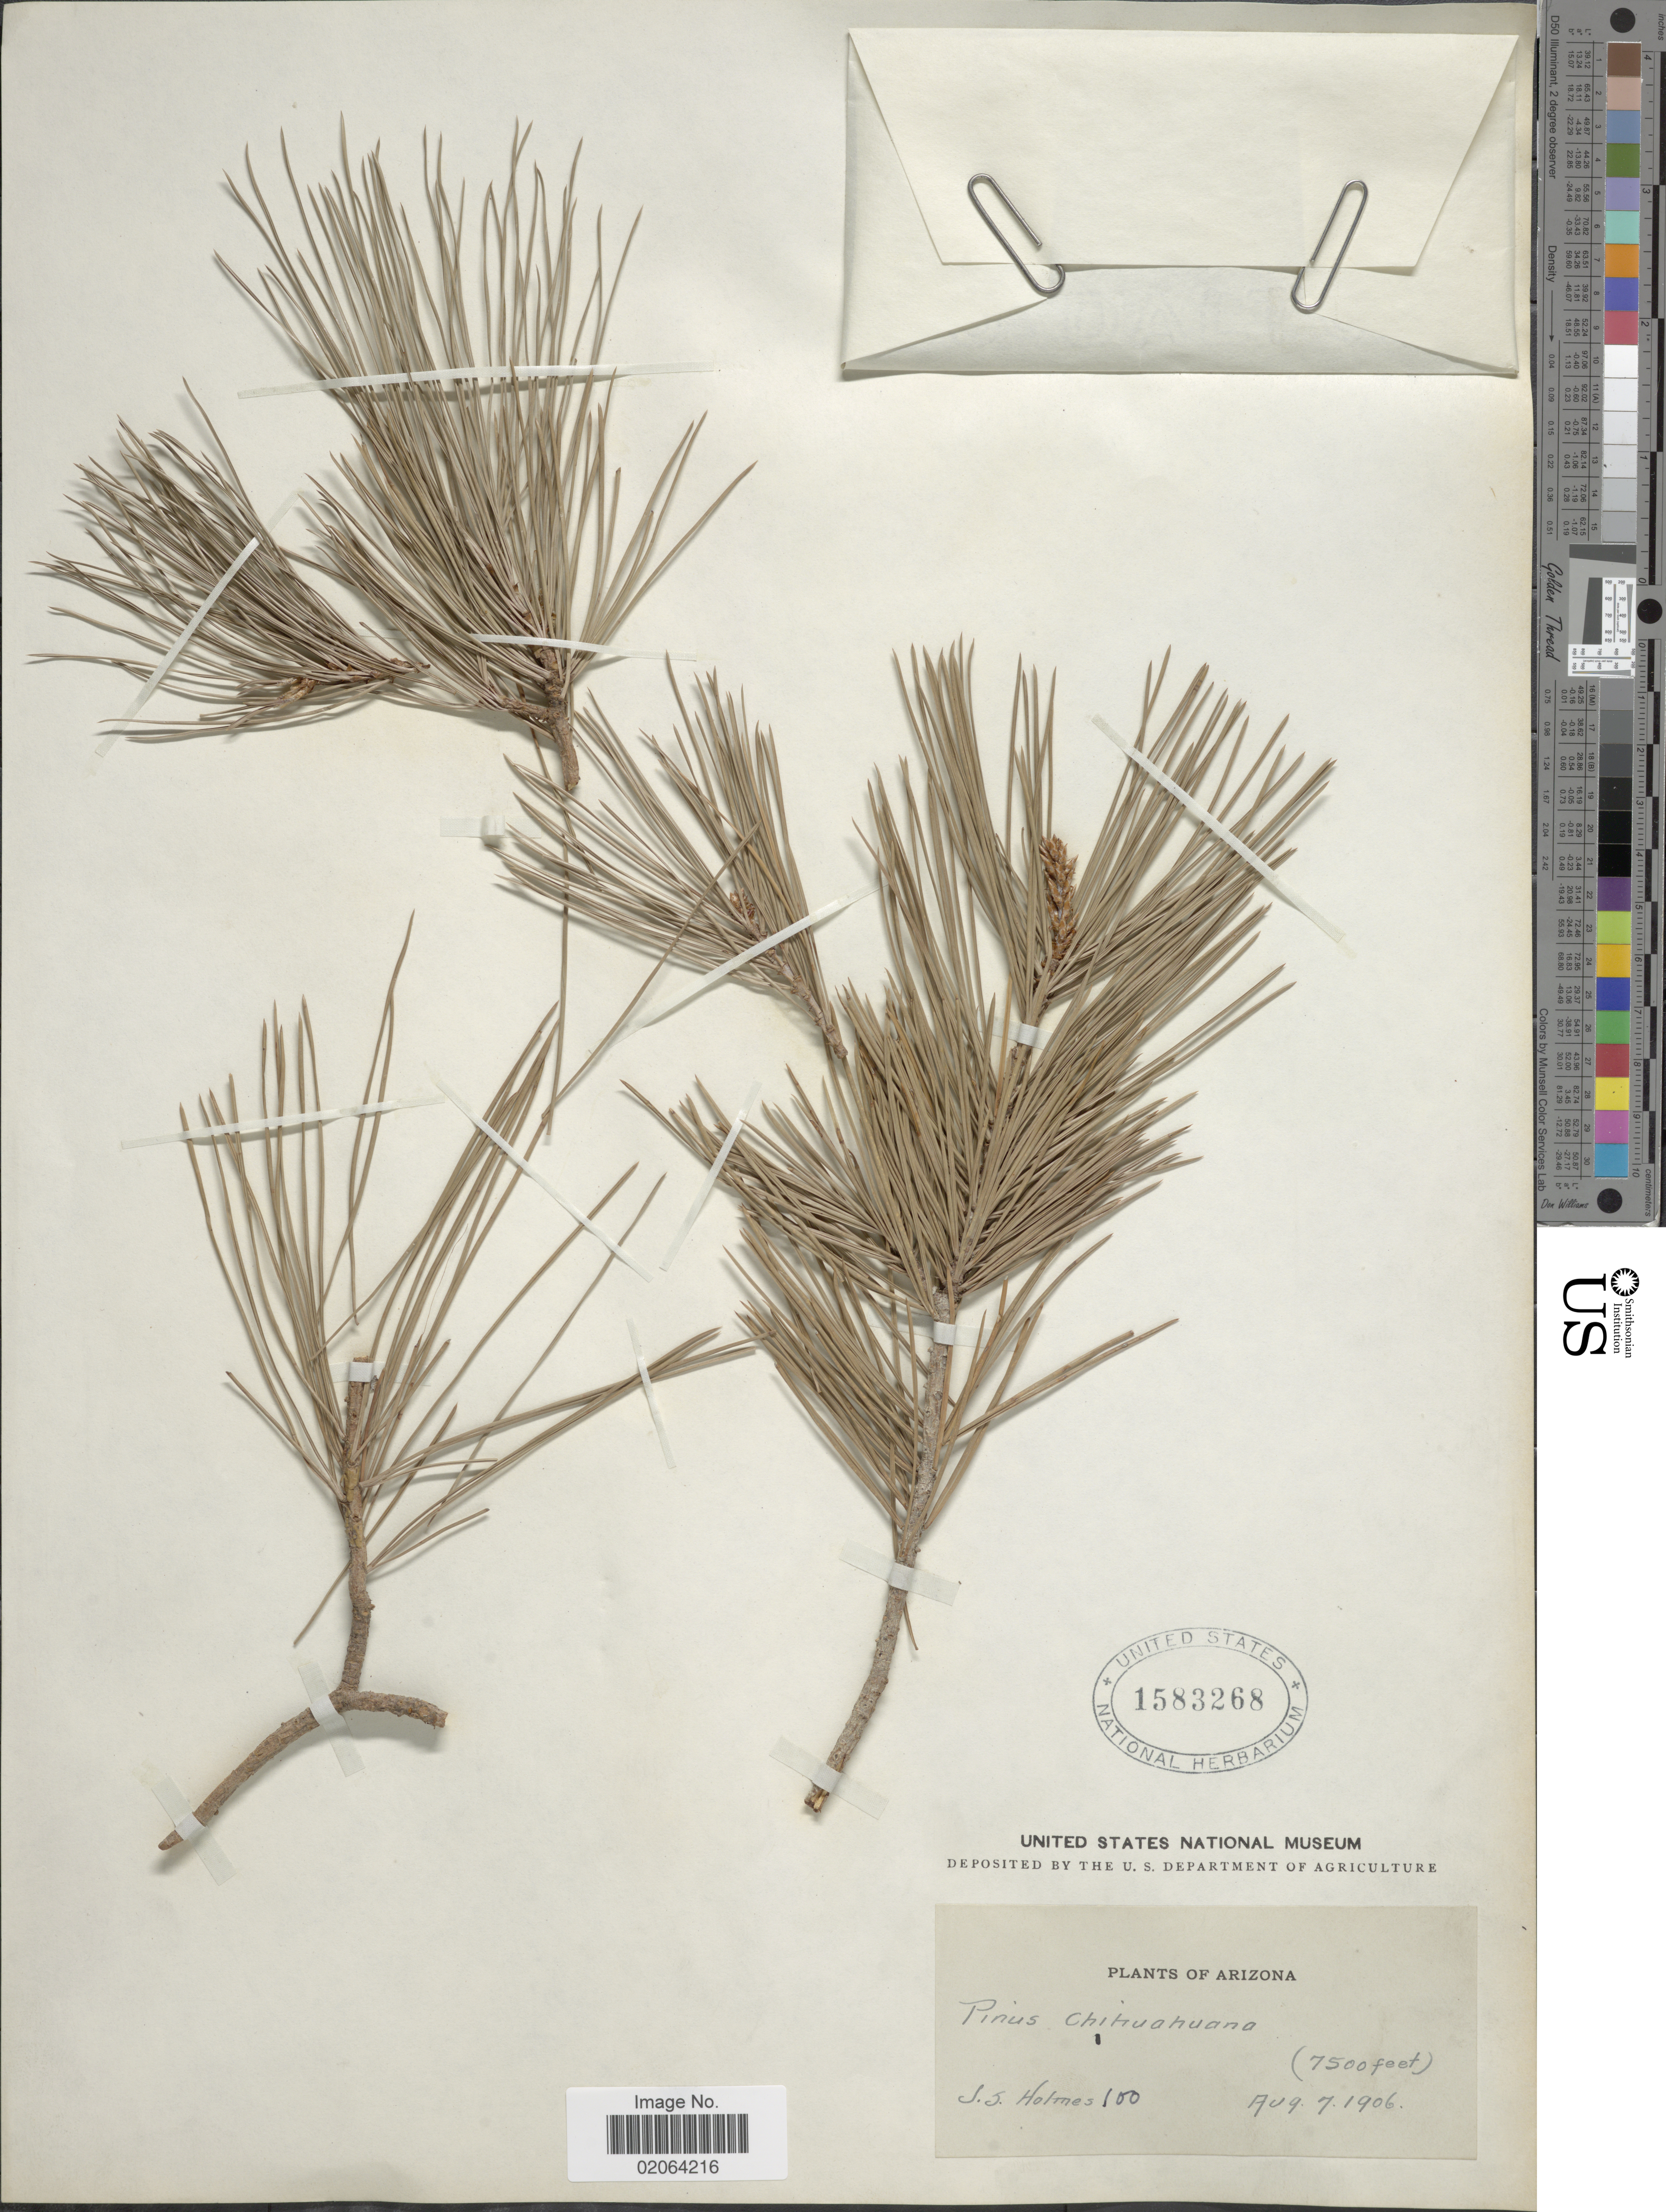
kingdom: Plantae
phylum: Tracheophyta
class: Pinopsida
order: Pinales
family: Pinaceae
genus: Pinus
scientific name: Pinus leiophylla var. chihuahuana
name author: (Engelm.) Shaw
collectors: J. Holmes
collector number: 100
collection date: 1906-08-07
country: United States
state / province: Arizona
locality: Arizona.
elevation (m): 2286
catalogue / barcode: US 1583268